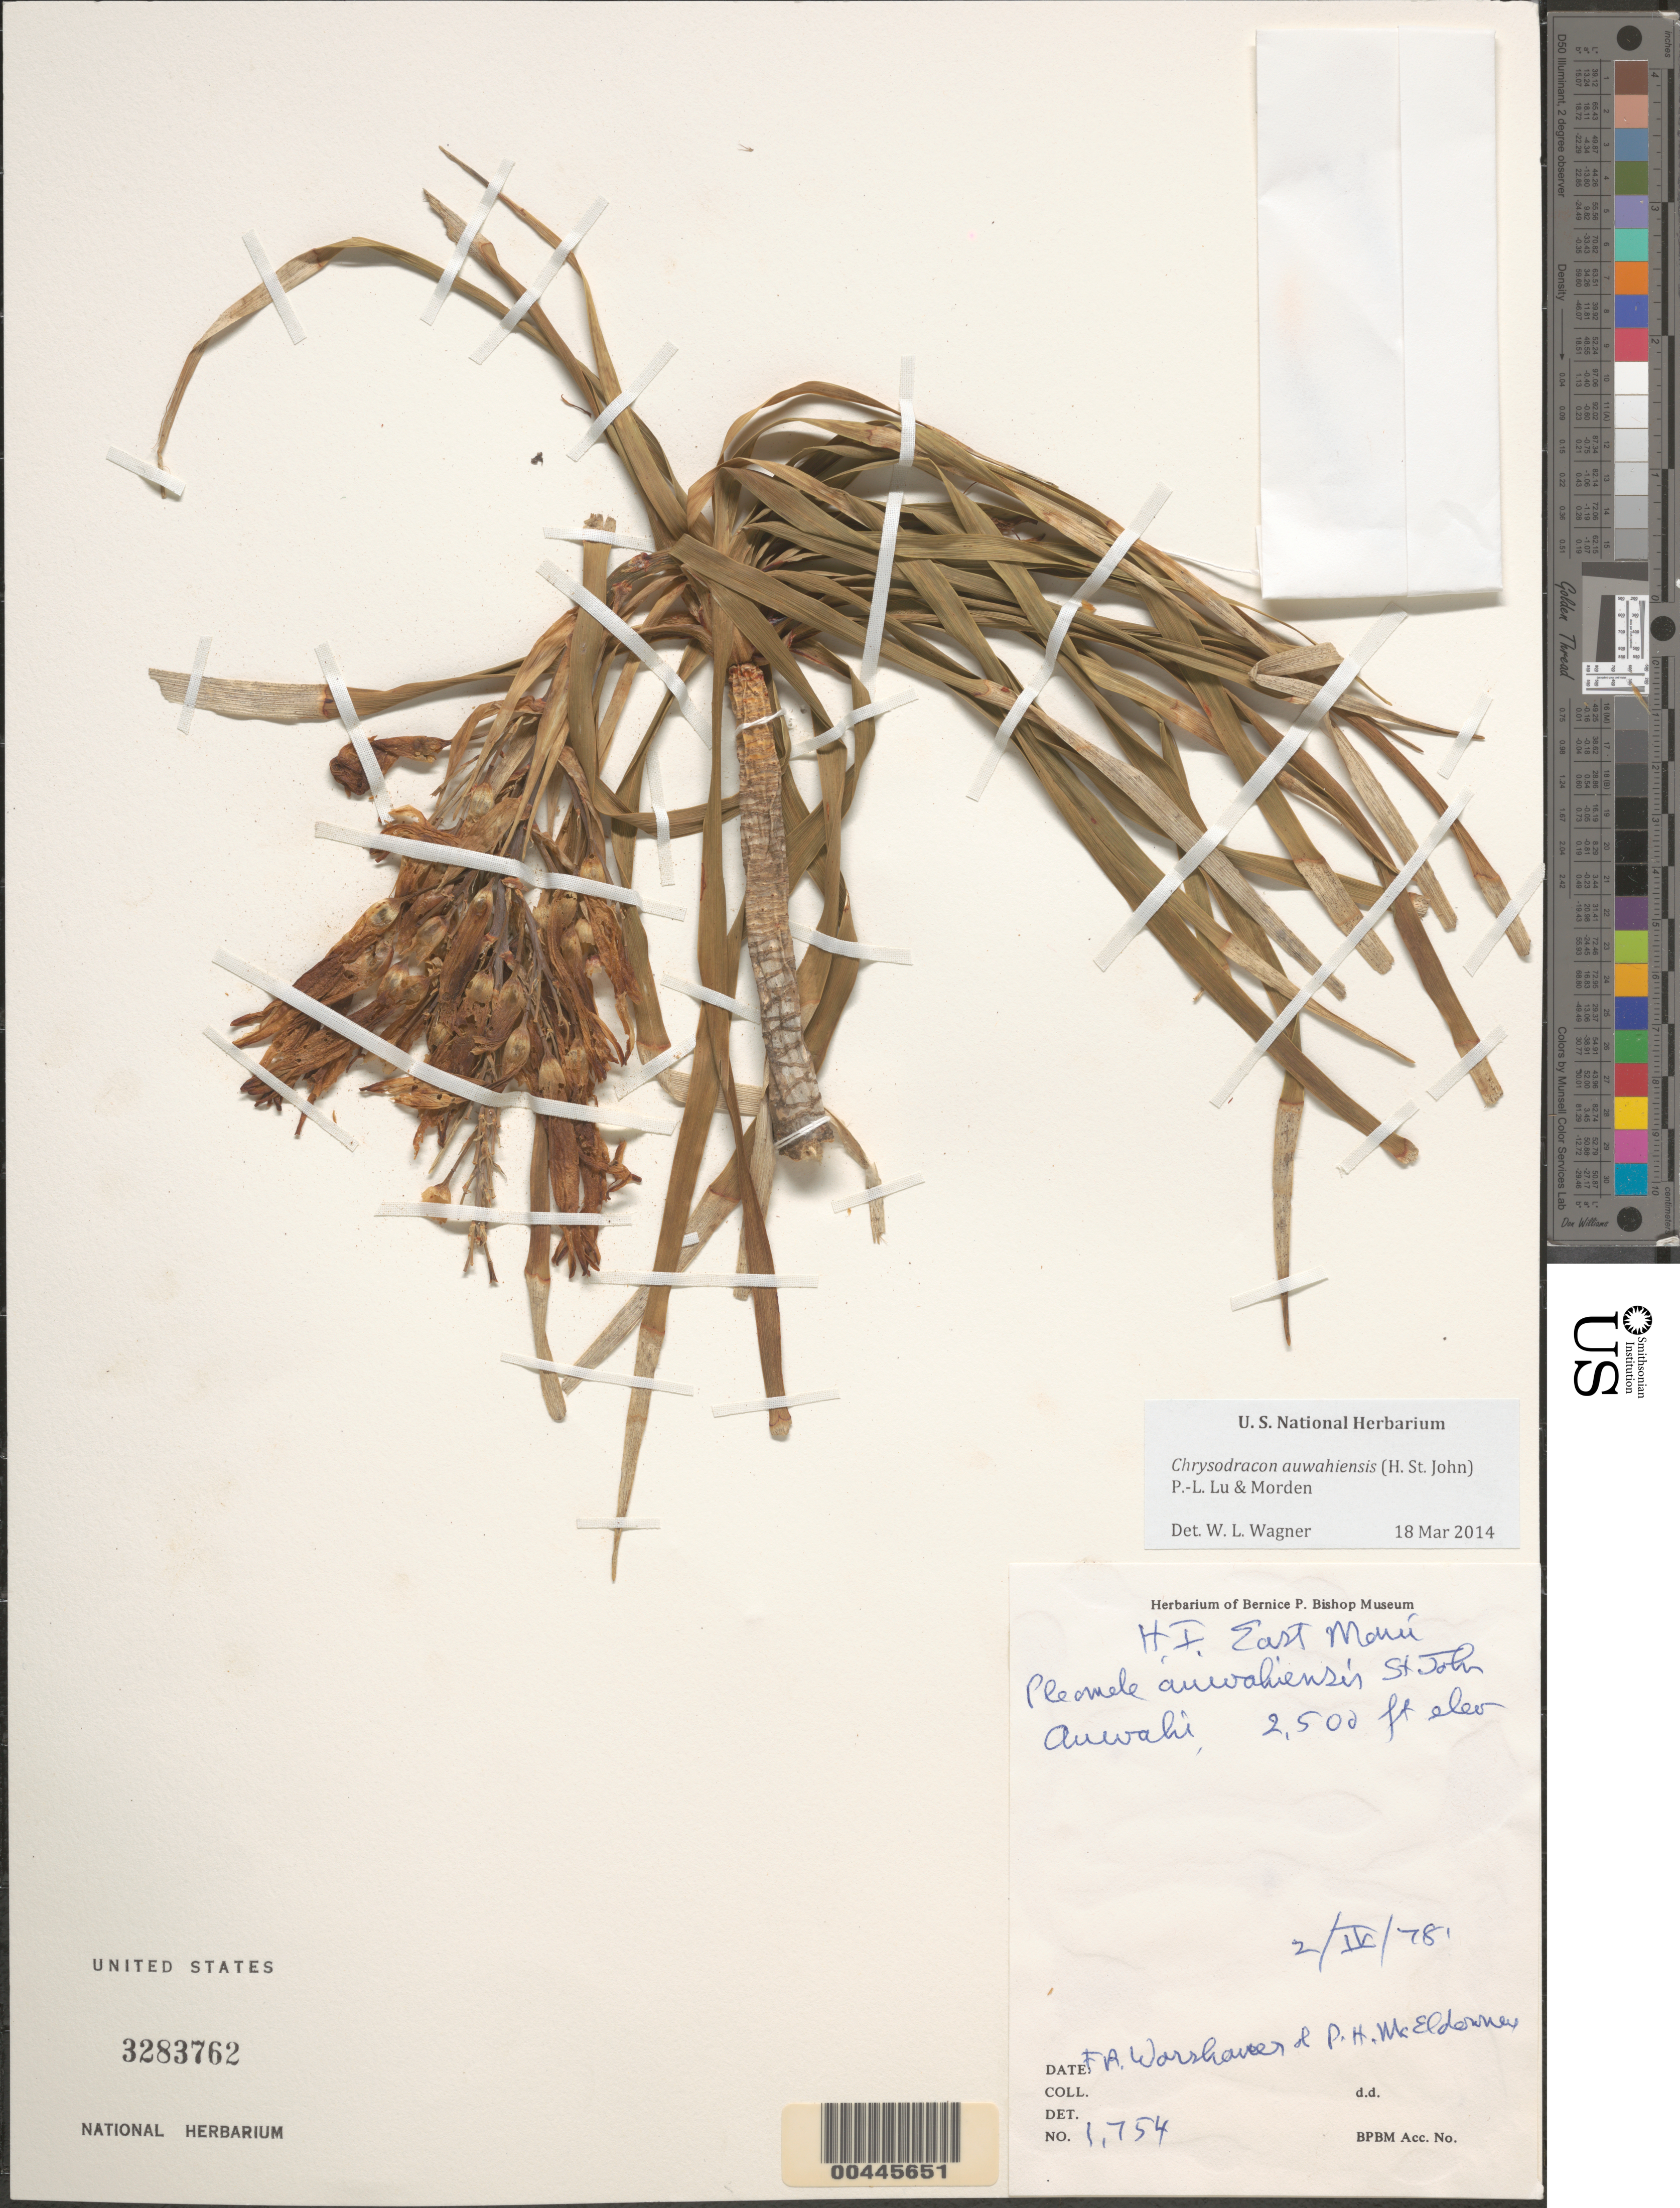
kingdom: Plantae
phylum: Tracheophyta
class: Liliopsida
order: Asparagales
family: Asparagaceae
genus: Dracaena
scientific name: Dracaena auwahiensis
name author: (H. St. John) Jankalski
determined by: Wagner, W. L., (BOT), Smithsonian Institution - National Museum of Natural History (UNITED STATES)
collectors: F. Warshauer & P. McElderoner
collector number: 1754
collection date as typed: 2 Apr 1978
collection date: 1978-04-02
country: United States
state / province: Hawaii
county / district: Maui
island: Maui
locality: E Maui, Auwahi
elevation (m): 762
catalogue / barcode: US 3283762